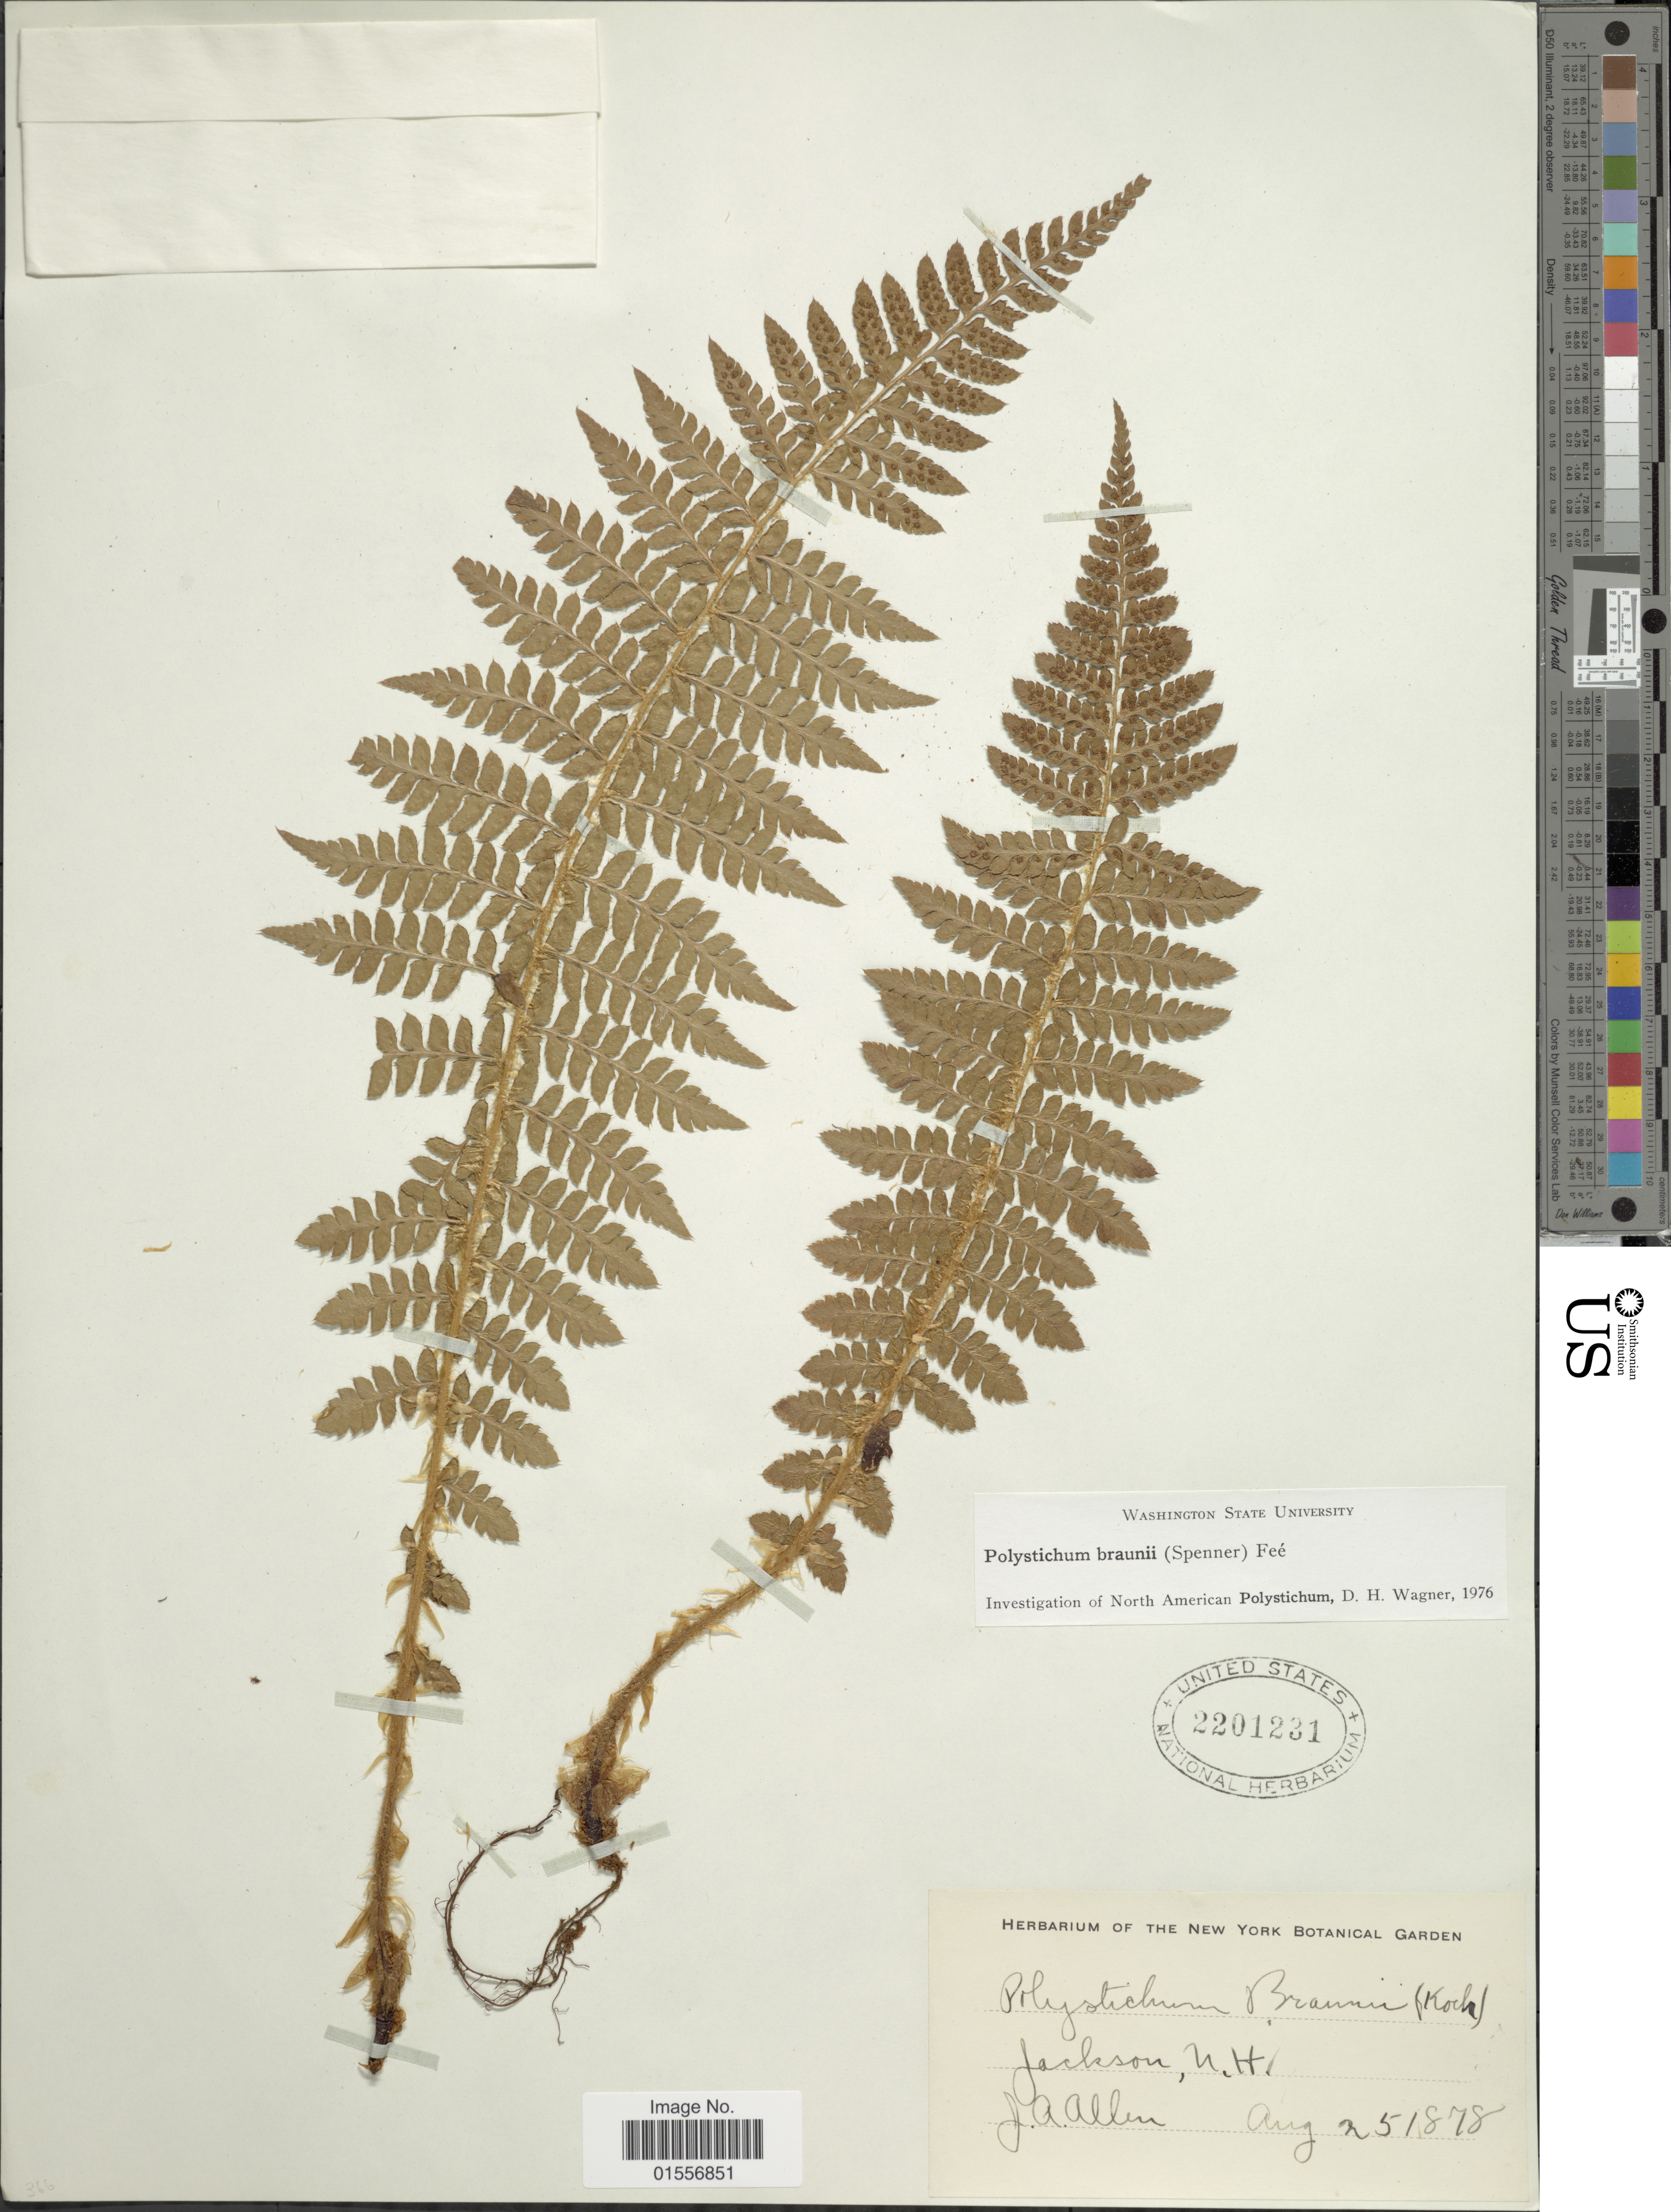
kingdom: Plantae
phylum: Tracheophyta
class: Polypodiopsida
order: Polypodiales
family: Dryopteridaceae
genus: Polystichum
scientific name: Polystichum braunii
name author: (Spenn.) Fée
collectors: J. A. Allen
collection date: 1878-08-25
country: United States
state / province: New Hampshire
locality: Jackson.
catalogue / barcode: US 2201231